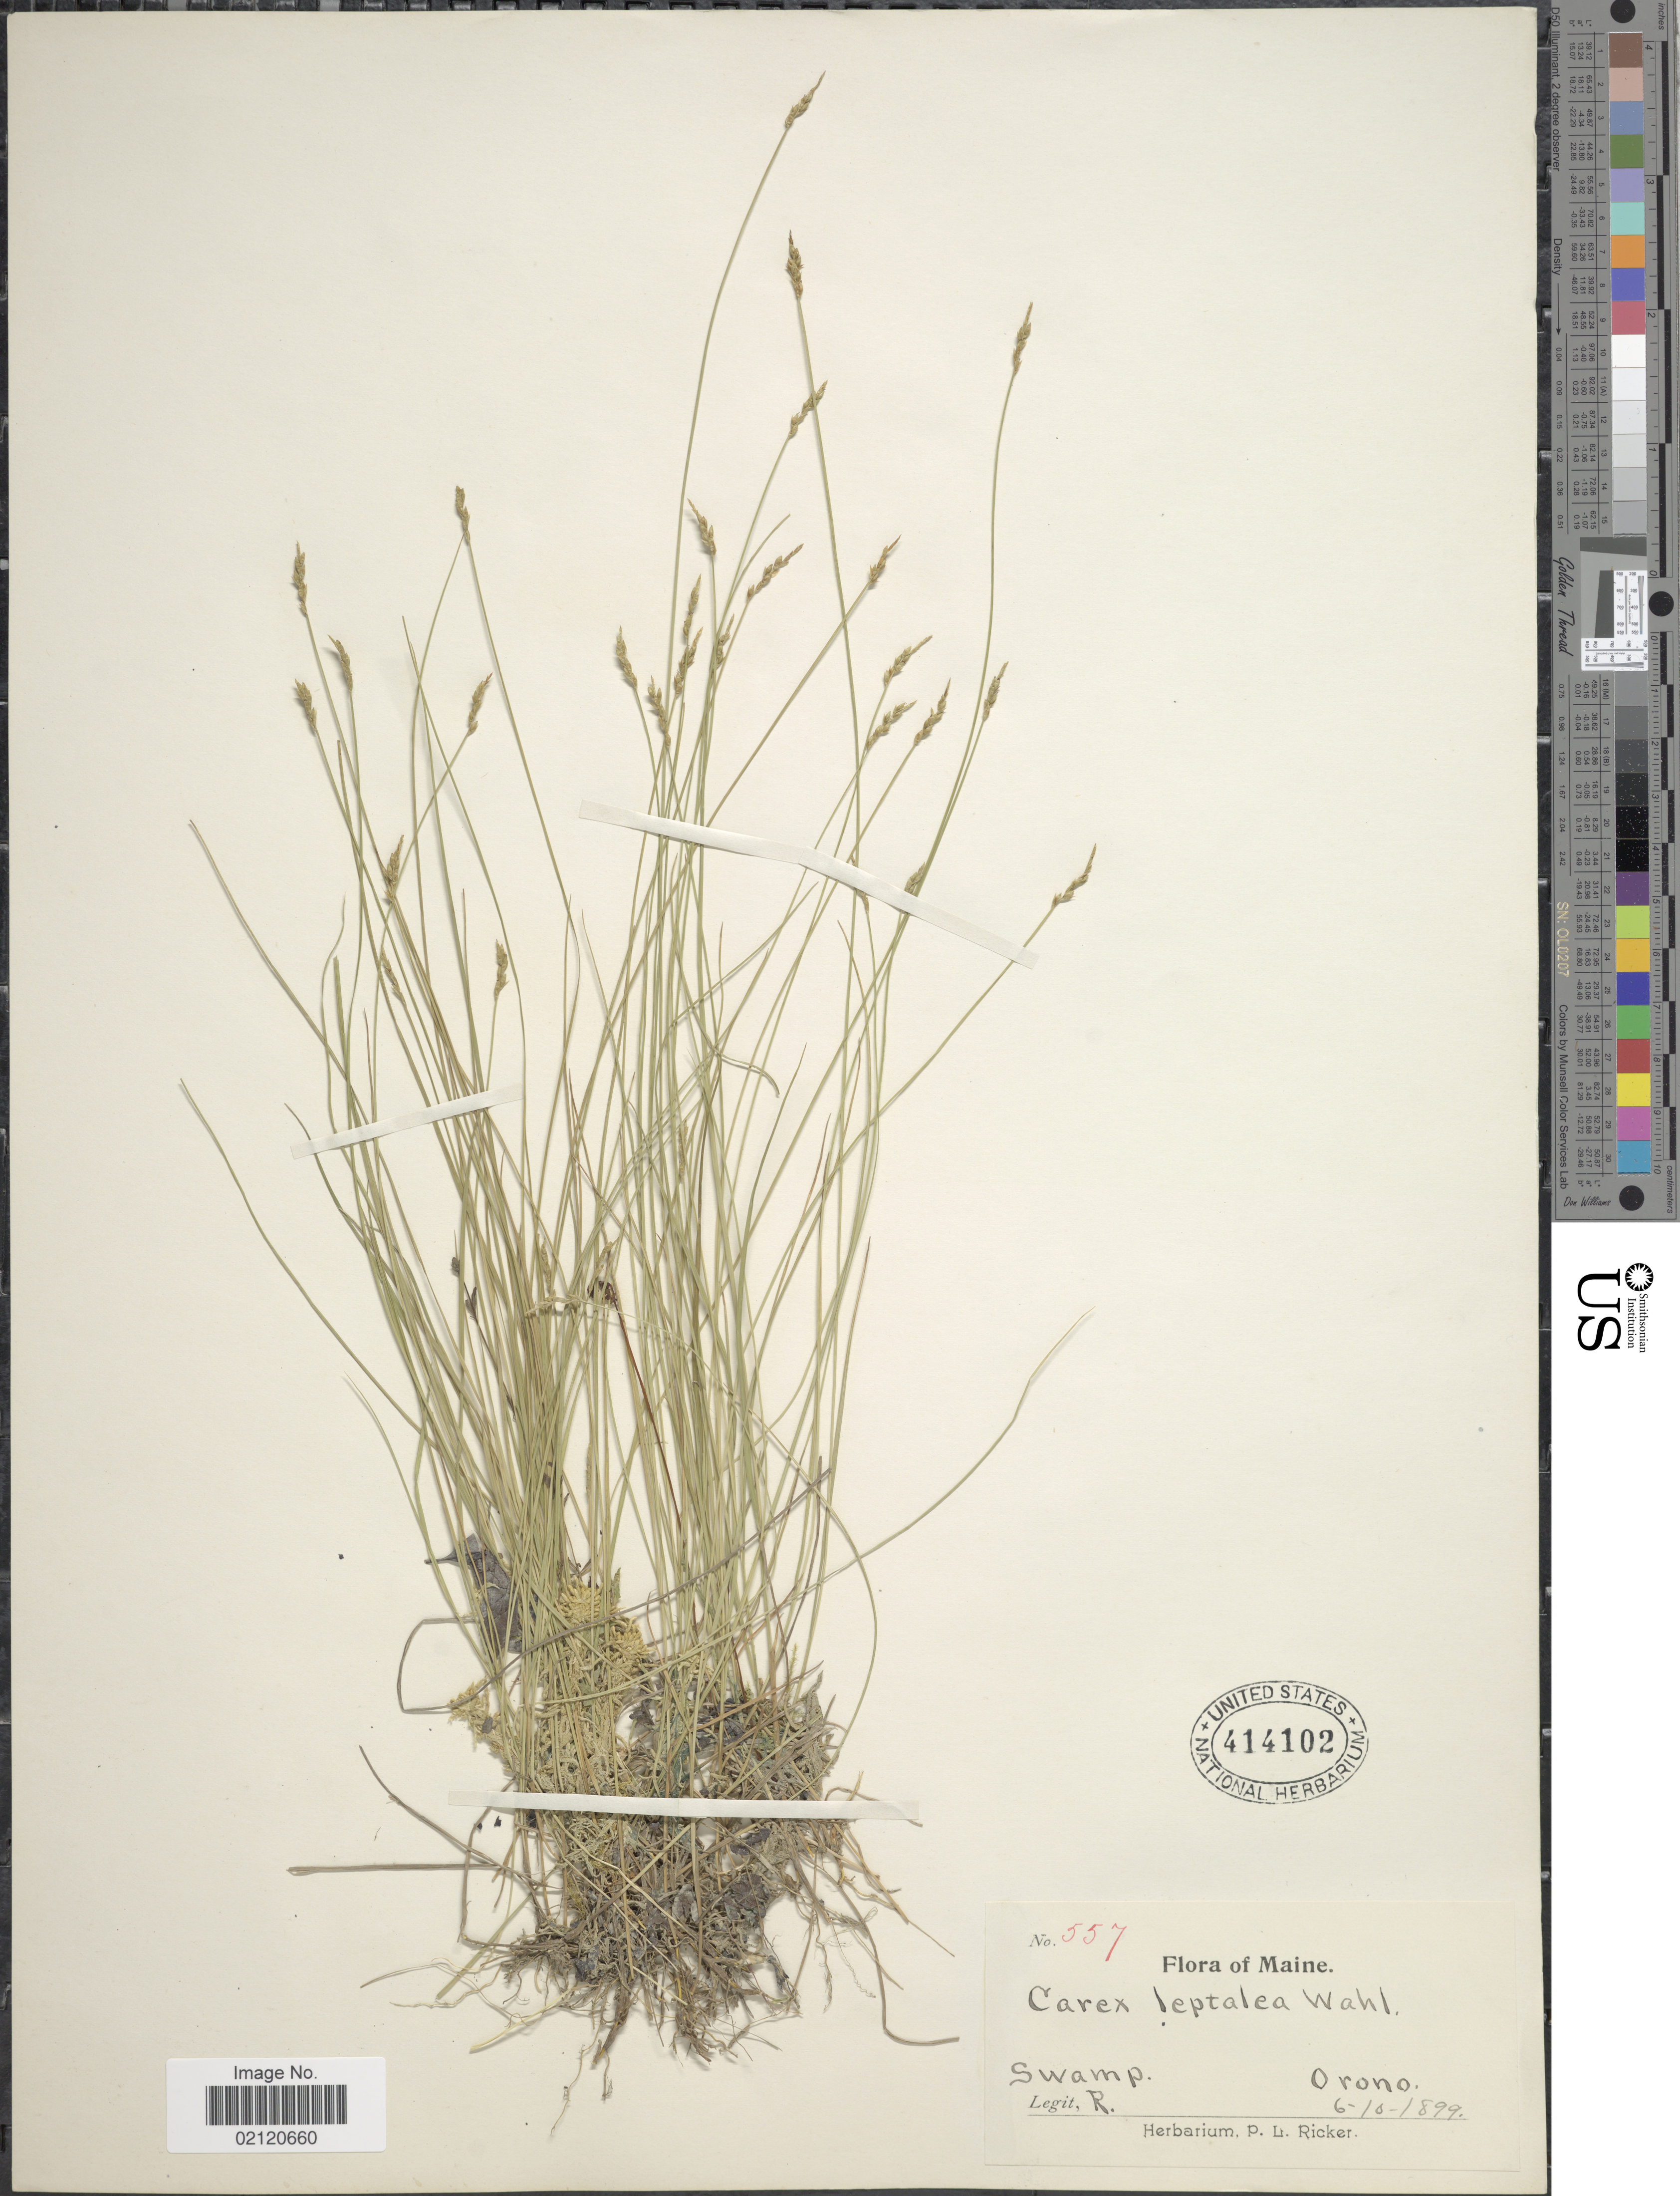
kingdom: Plantae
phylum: Tracheophyta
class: Liliopsida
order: Poales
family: Cyperaceae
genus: Carex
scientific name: Carex leptalea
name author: Wahlenb.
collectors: P. Ricker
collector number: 557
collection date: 1899-06-10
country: United States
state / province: Maine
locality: Orono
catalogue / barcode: US 414102